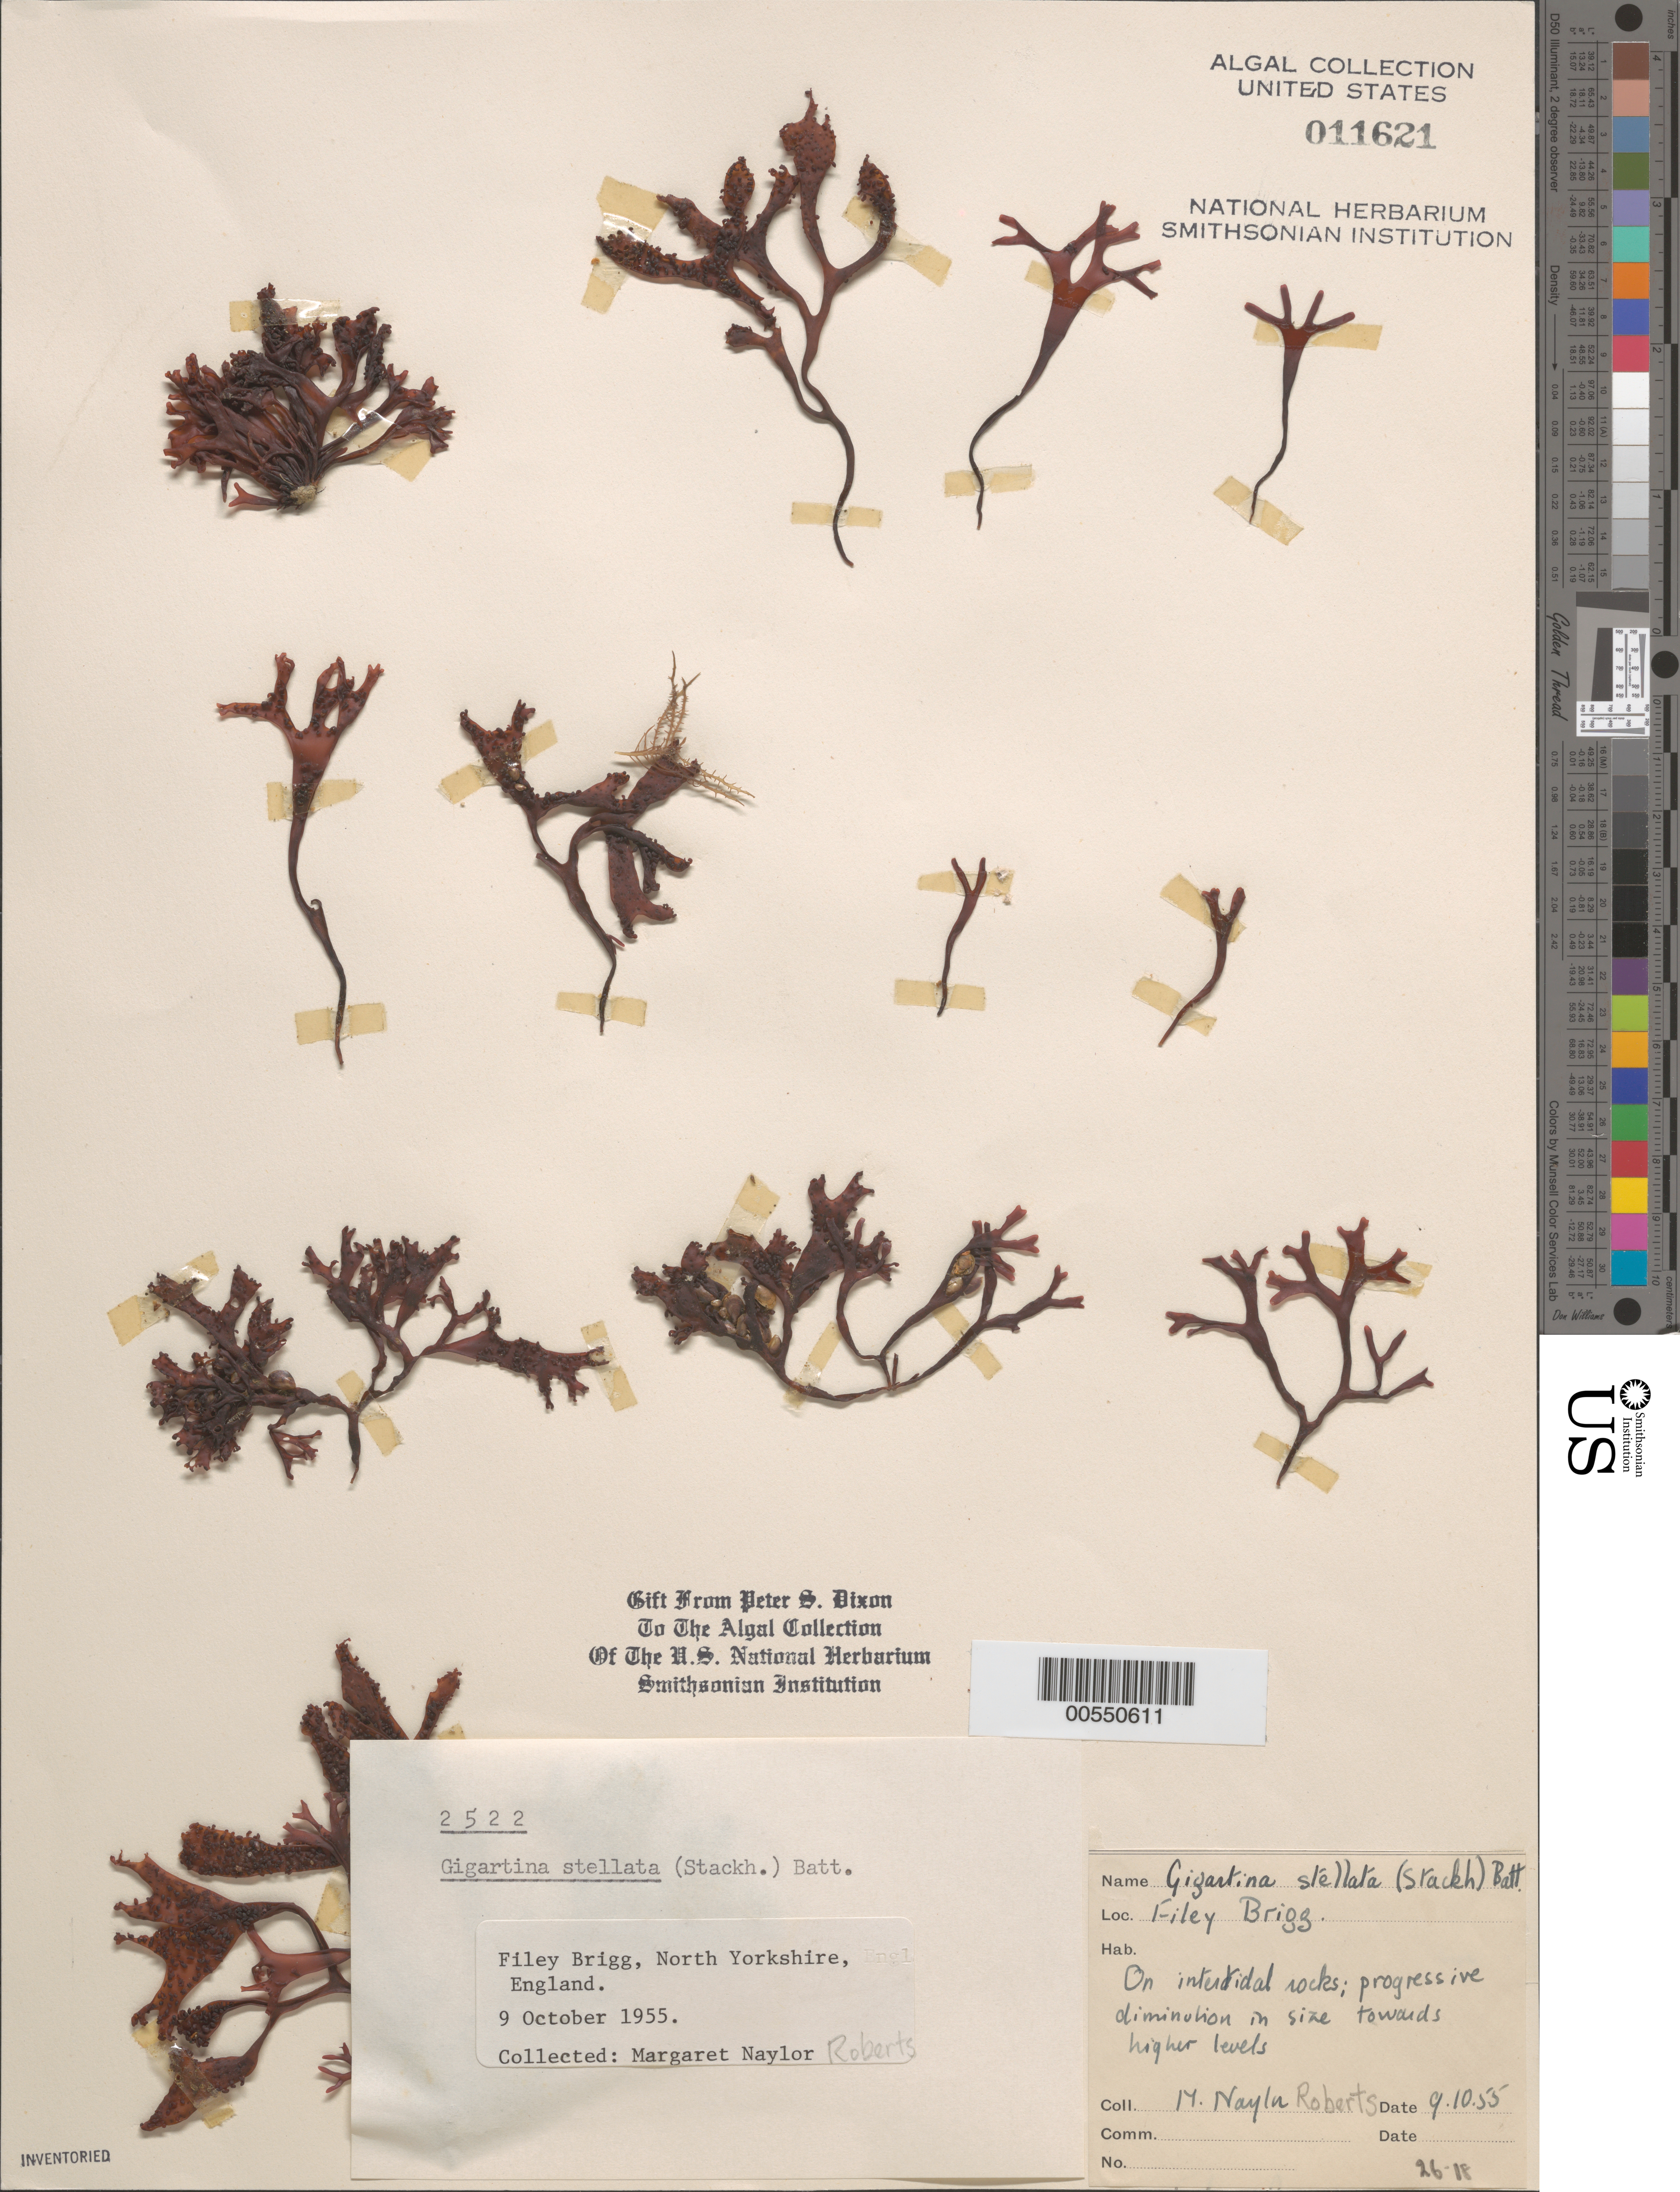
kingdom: Plantae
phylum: Rhodophyta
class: Florideophyceae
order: Gigartinales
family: Phyllophoraceae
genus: Mastocarpus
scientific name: Mastocarpus stellatus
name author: (Stackh.) Guiry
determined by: Algae name updating Project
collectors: M. Roberts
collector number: PSD 2522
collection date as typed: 09 Oct 1955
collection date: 1955-10-09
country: United Kingdom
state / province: England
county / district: North Yorkshire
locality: Filey Brigg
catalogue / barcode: US 11621